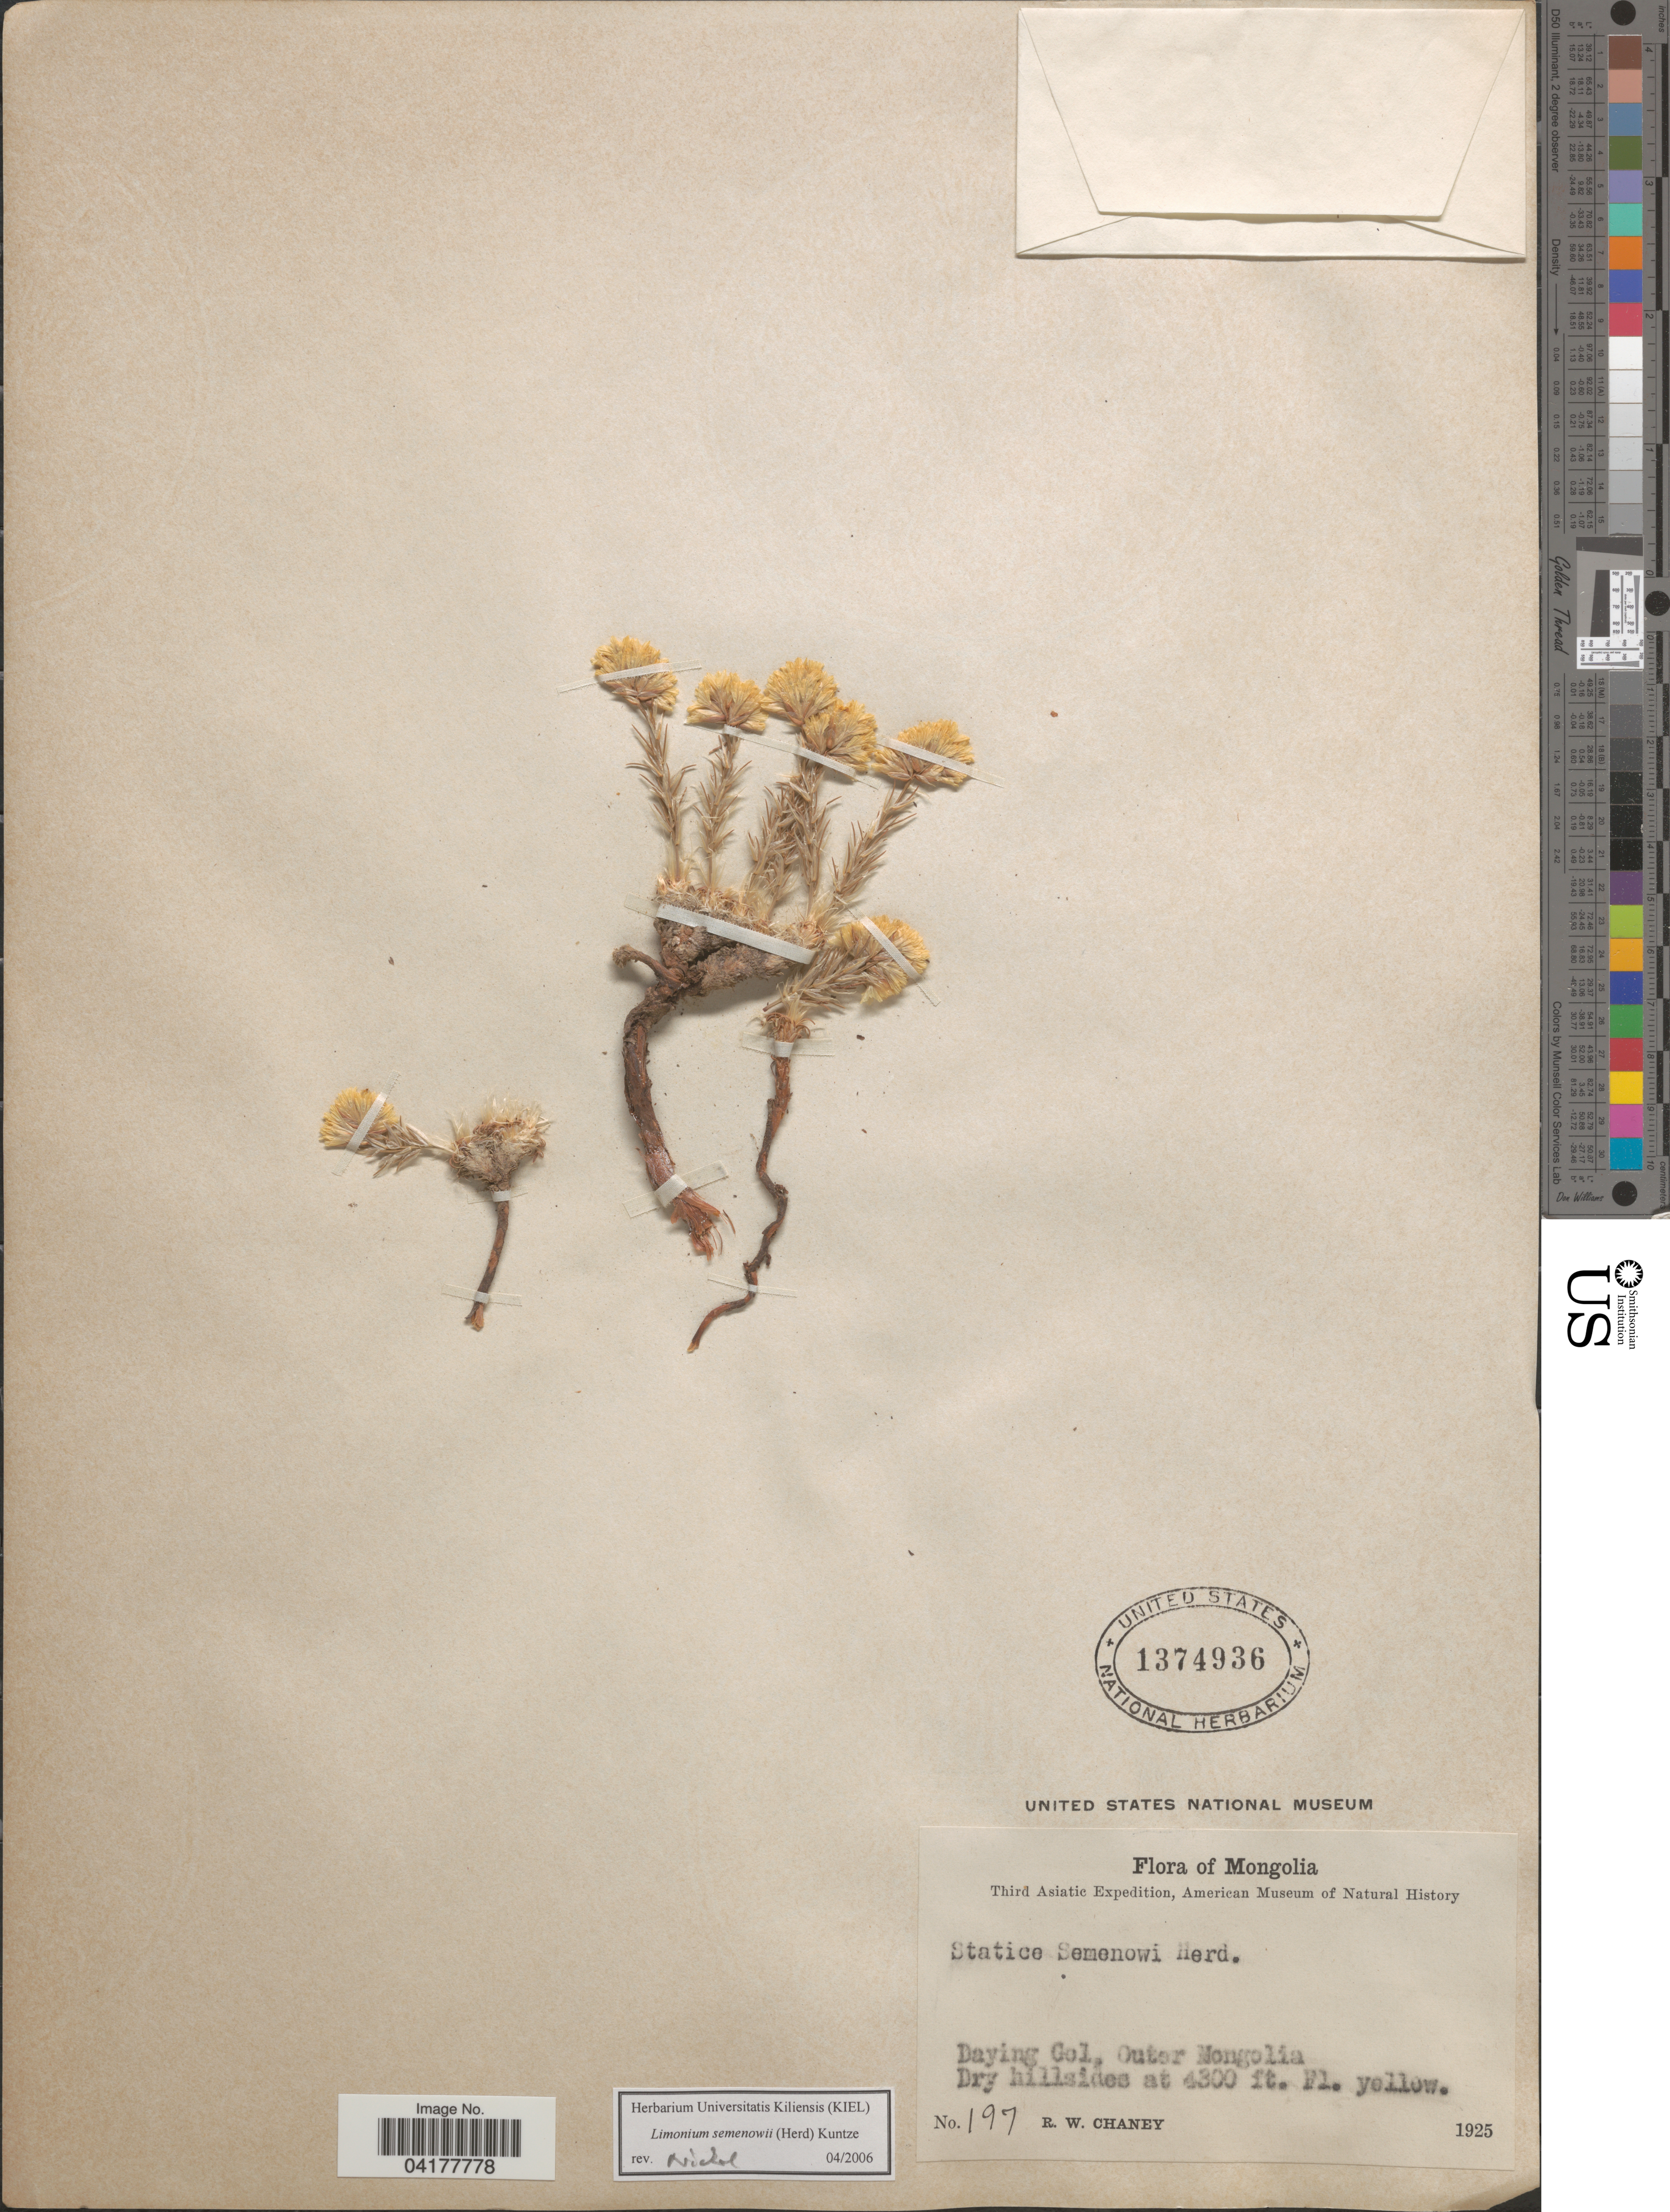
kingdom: Plantae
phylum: Tracheophyta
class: Magnoliopsida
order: Caryophyllales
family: Plumbaginaceae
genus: Limonium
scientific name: Limonium semenovii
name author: (Herder) Kuntze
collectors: R. Chaney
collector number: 197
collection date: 1925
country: China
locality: Third Asiatic Expedition. Daying Gol [interpreted], Outer Mongolia.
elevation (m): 1311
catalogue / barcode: US 1374936